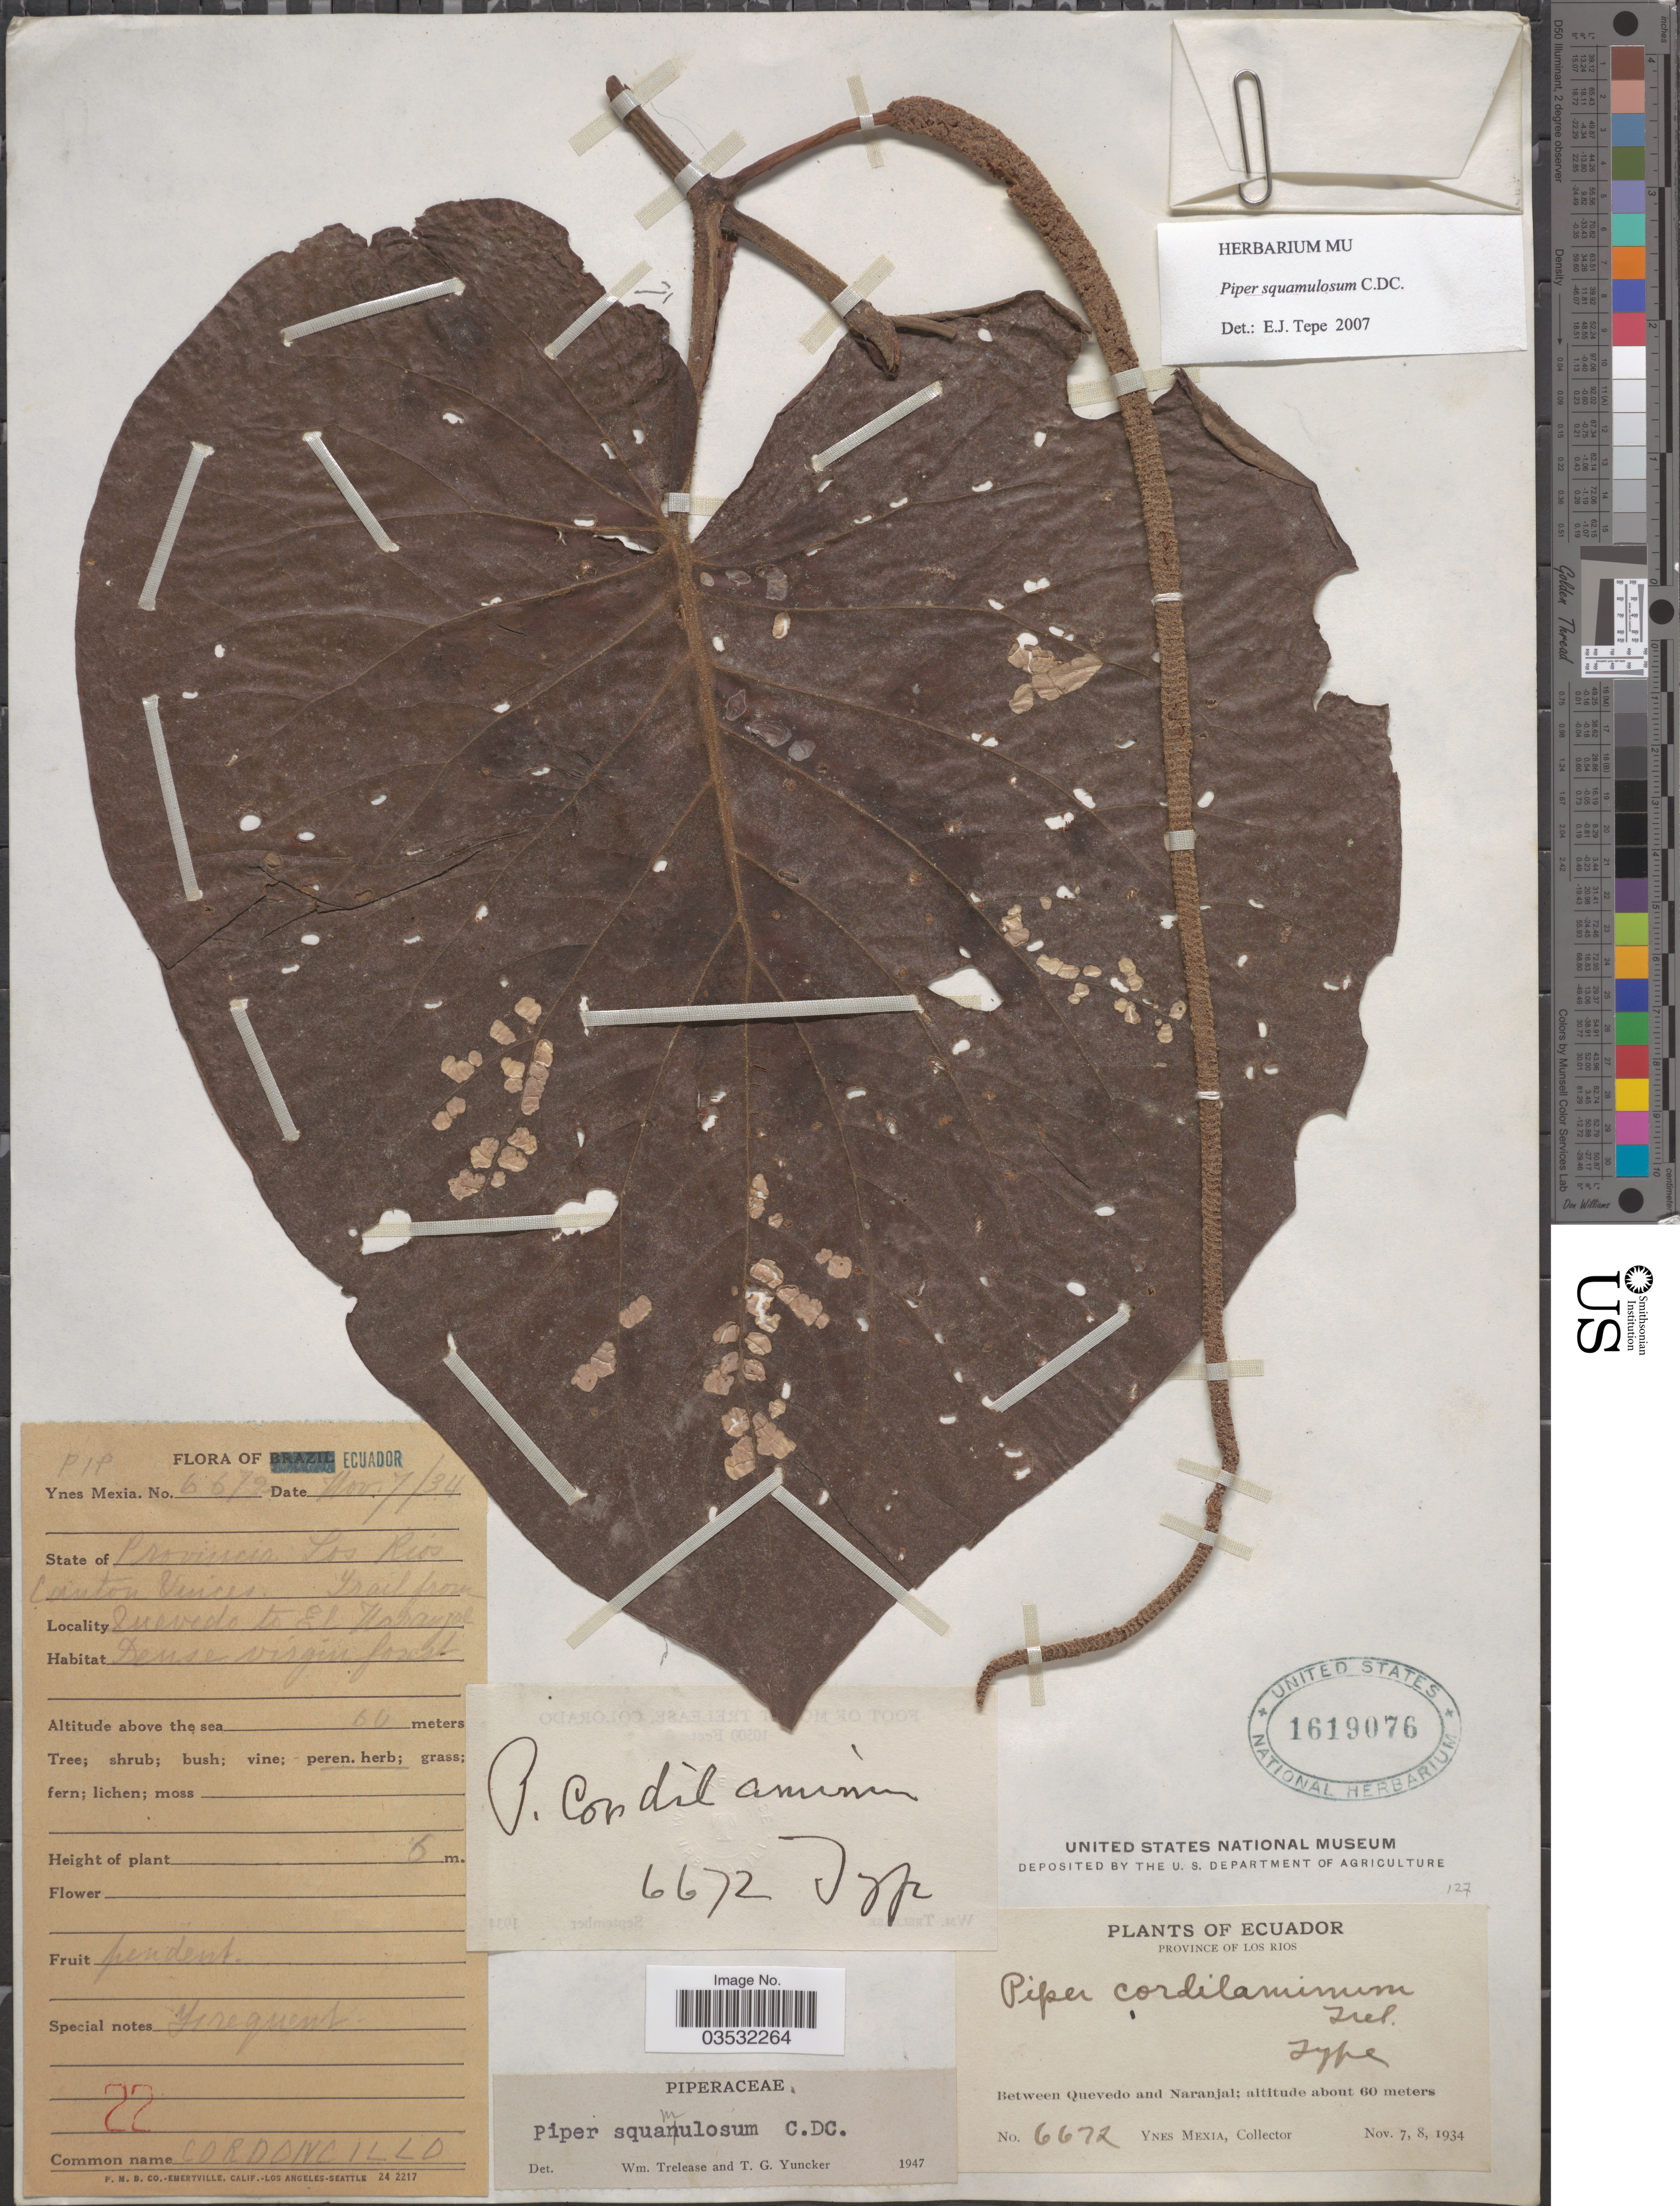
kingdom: Plantae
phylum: Tracheophyta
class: Magnoliopsida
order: Piperales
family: Piperaceae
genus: Piper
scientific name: Piper squamulosum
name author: C. DC.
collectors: Y. Mexia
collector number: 6672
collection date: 1934-11-07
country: Ecuador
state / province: Los Ríos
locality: Between Quevedo and Naranjal. Canton Vinces. Trail from Quevedo to El Naranjal.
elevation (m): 60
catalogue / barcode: US 1619076